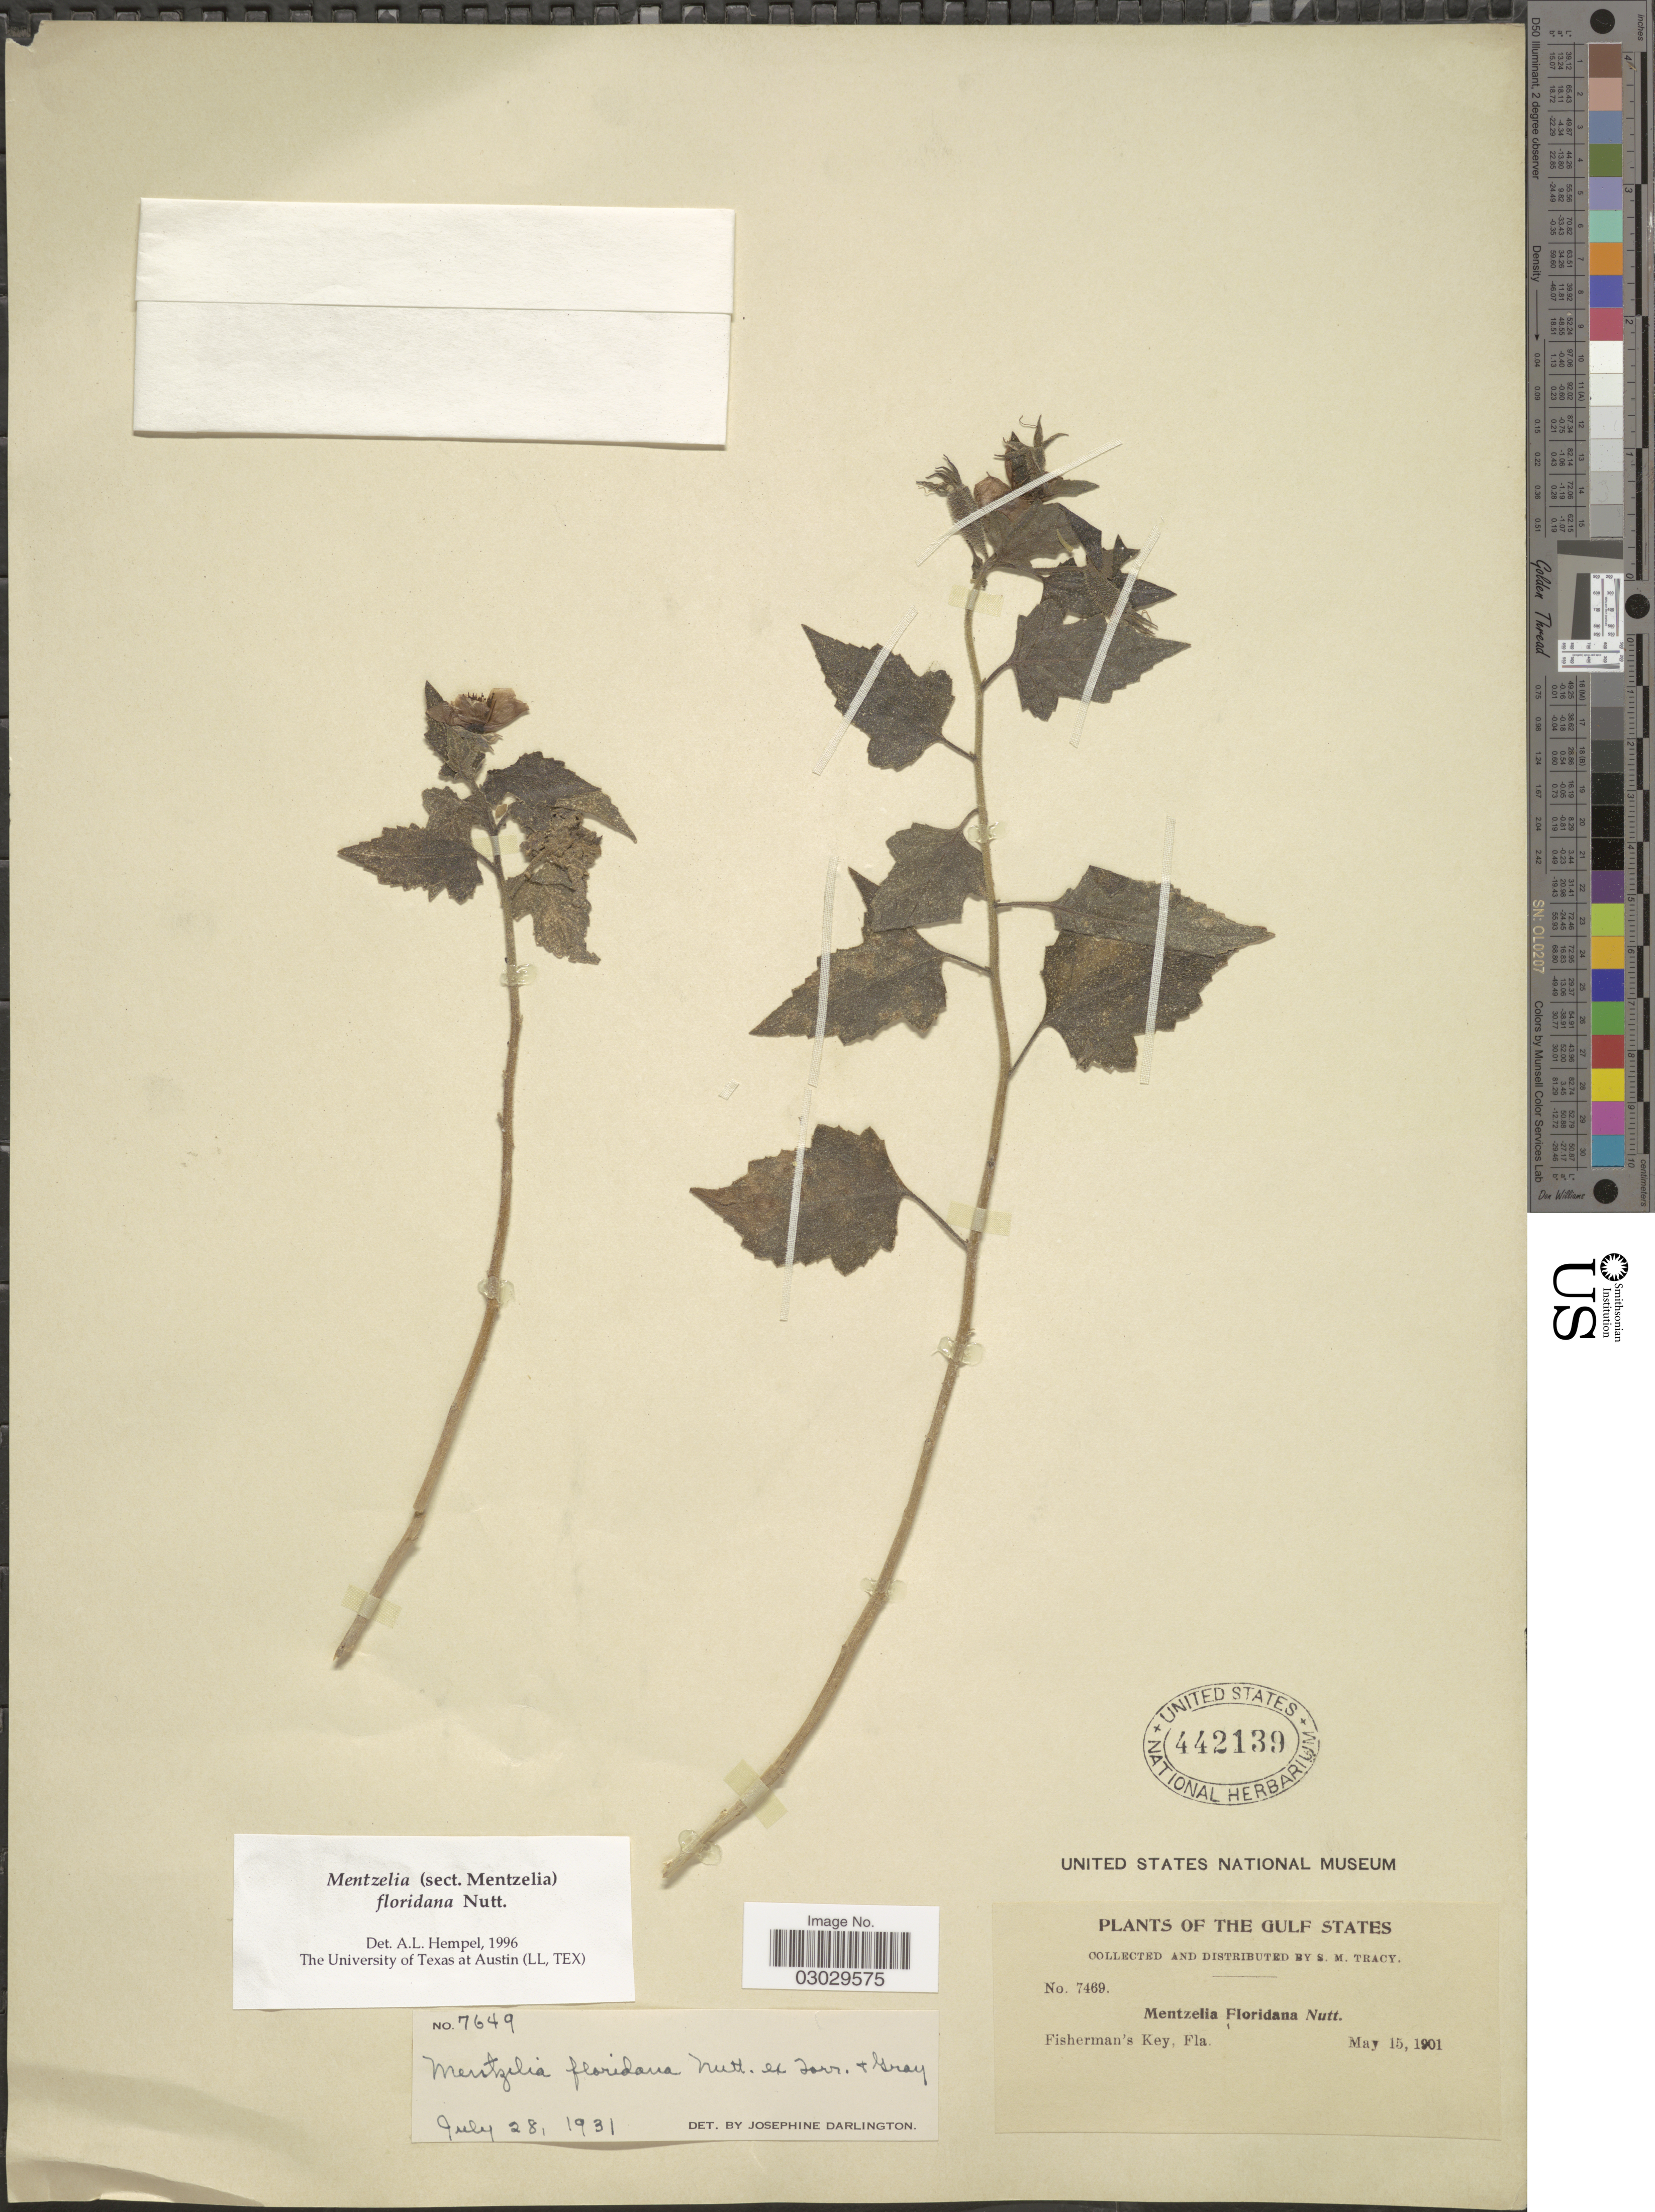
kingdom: Plantae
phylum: Tracheophyta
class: Magnoliopsida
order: Cornales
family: Loasaceae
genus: Mentzelia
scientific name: Mentzelia floridana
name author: Nutt. ex Torr. & A. Gray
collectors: S. M. Tracy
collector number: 7469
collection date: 1901-05-15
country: United States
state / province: Florida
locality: The Gulf States. Fisherman's Key.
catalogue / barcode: US 442139